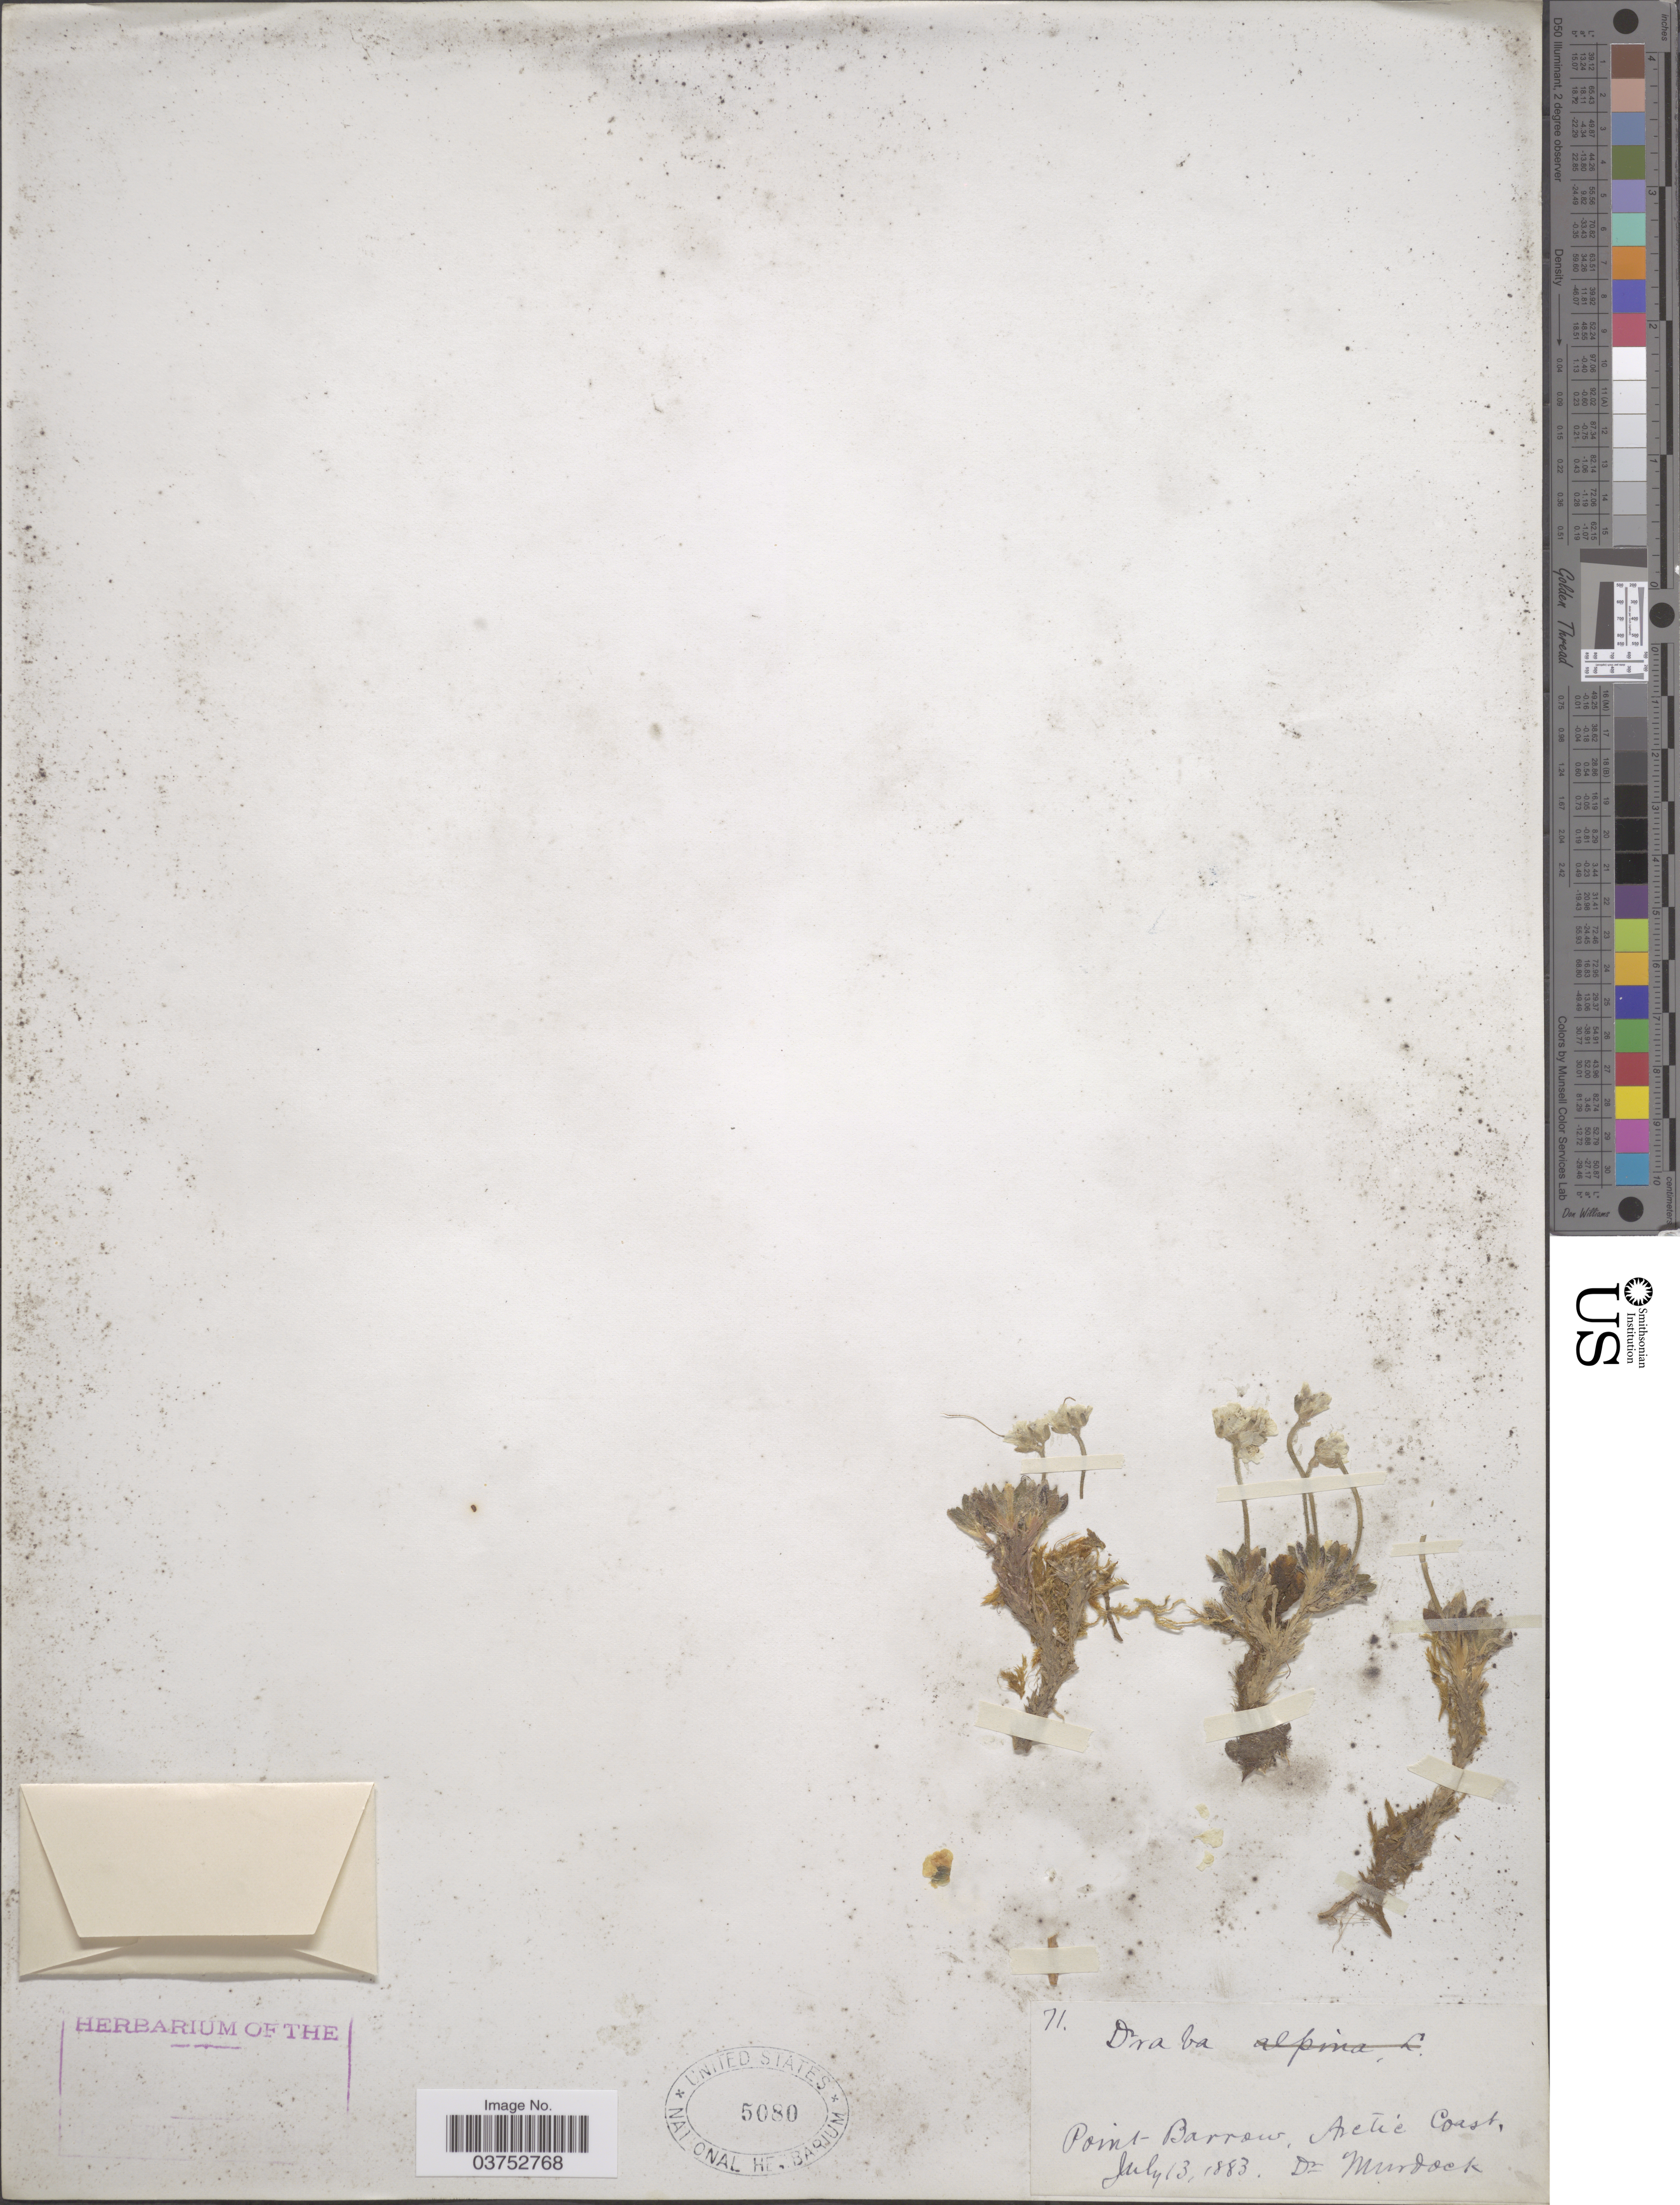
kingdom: Plantae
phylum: Tracheophyta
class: Magnoliopsida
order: Brassicales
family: Brassicaceae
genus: Draba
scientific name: Draba sp.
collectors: -. Murdock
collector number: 71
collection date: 1883-07-13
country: United States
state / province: Alaska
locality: Point Barrow, Arctic Coast.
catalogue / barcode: US 5080